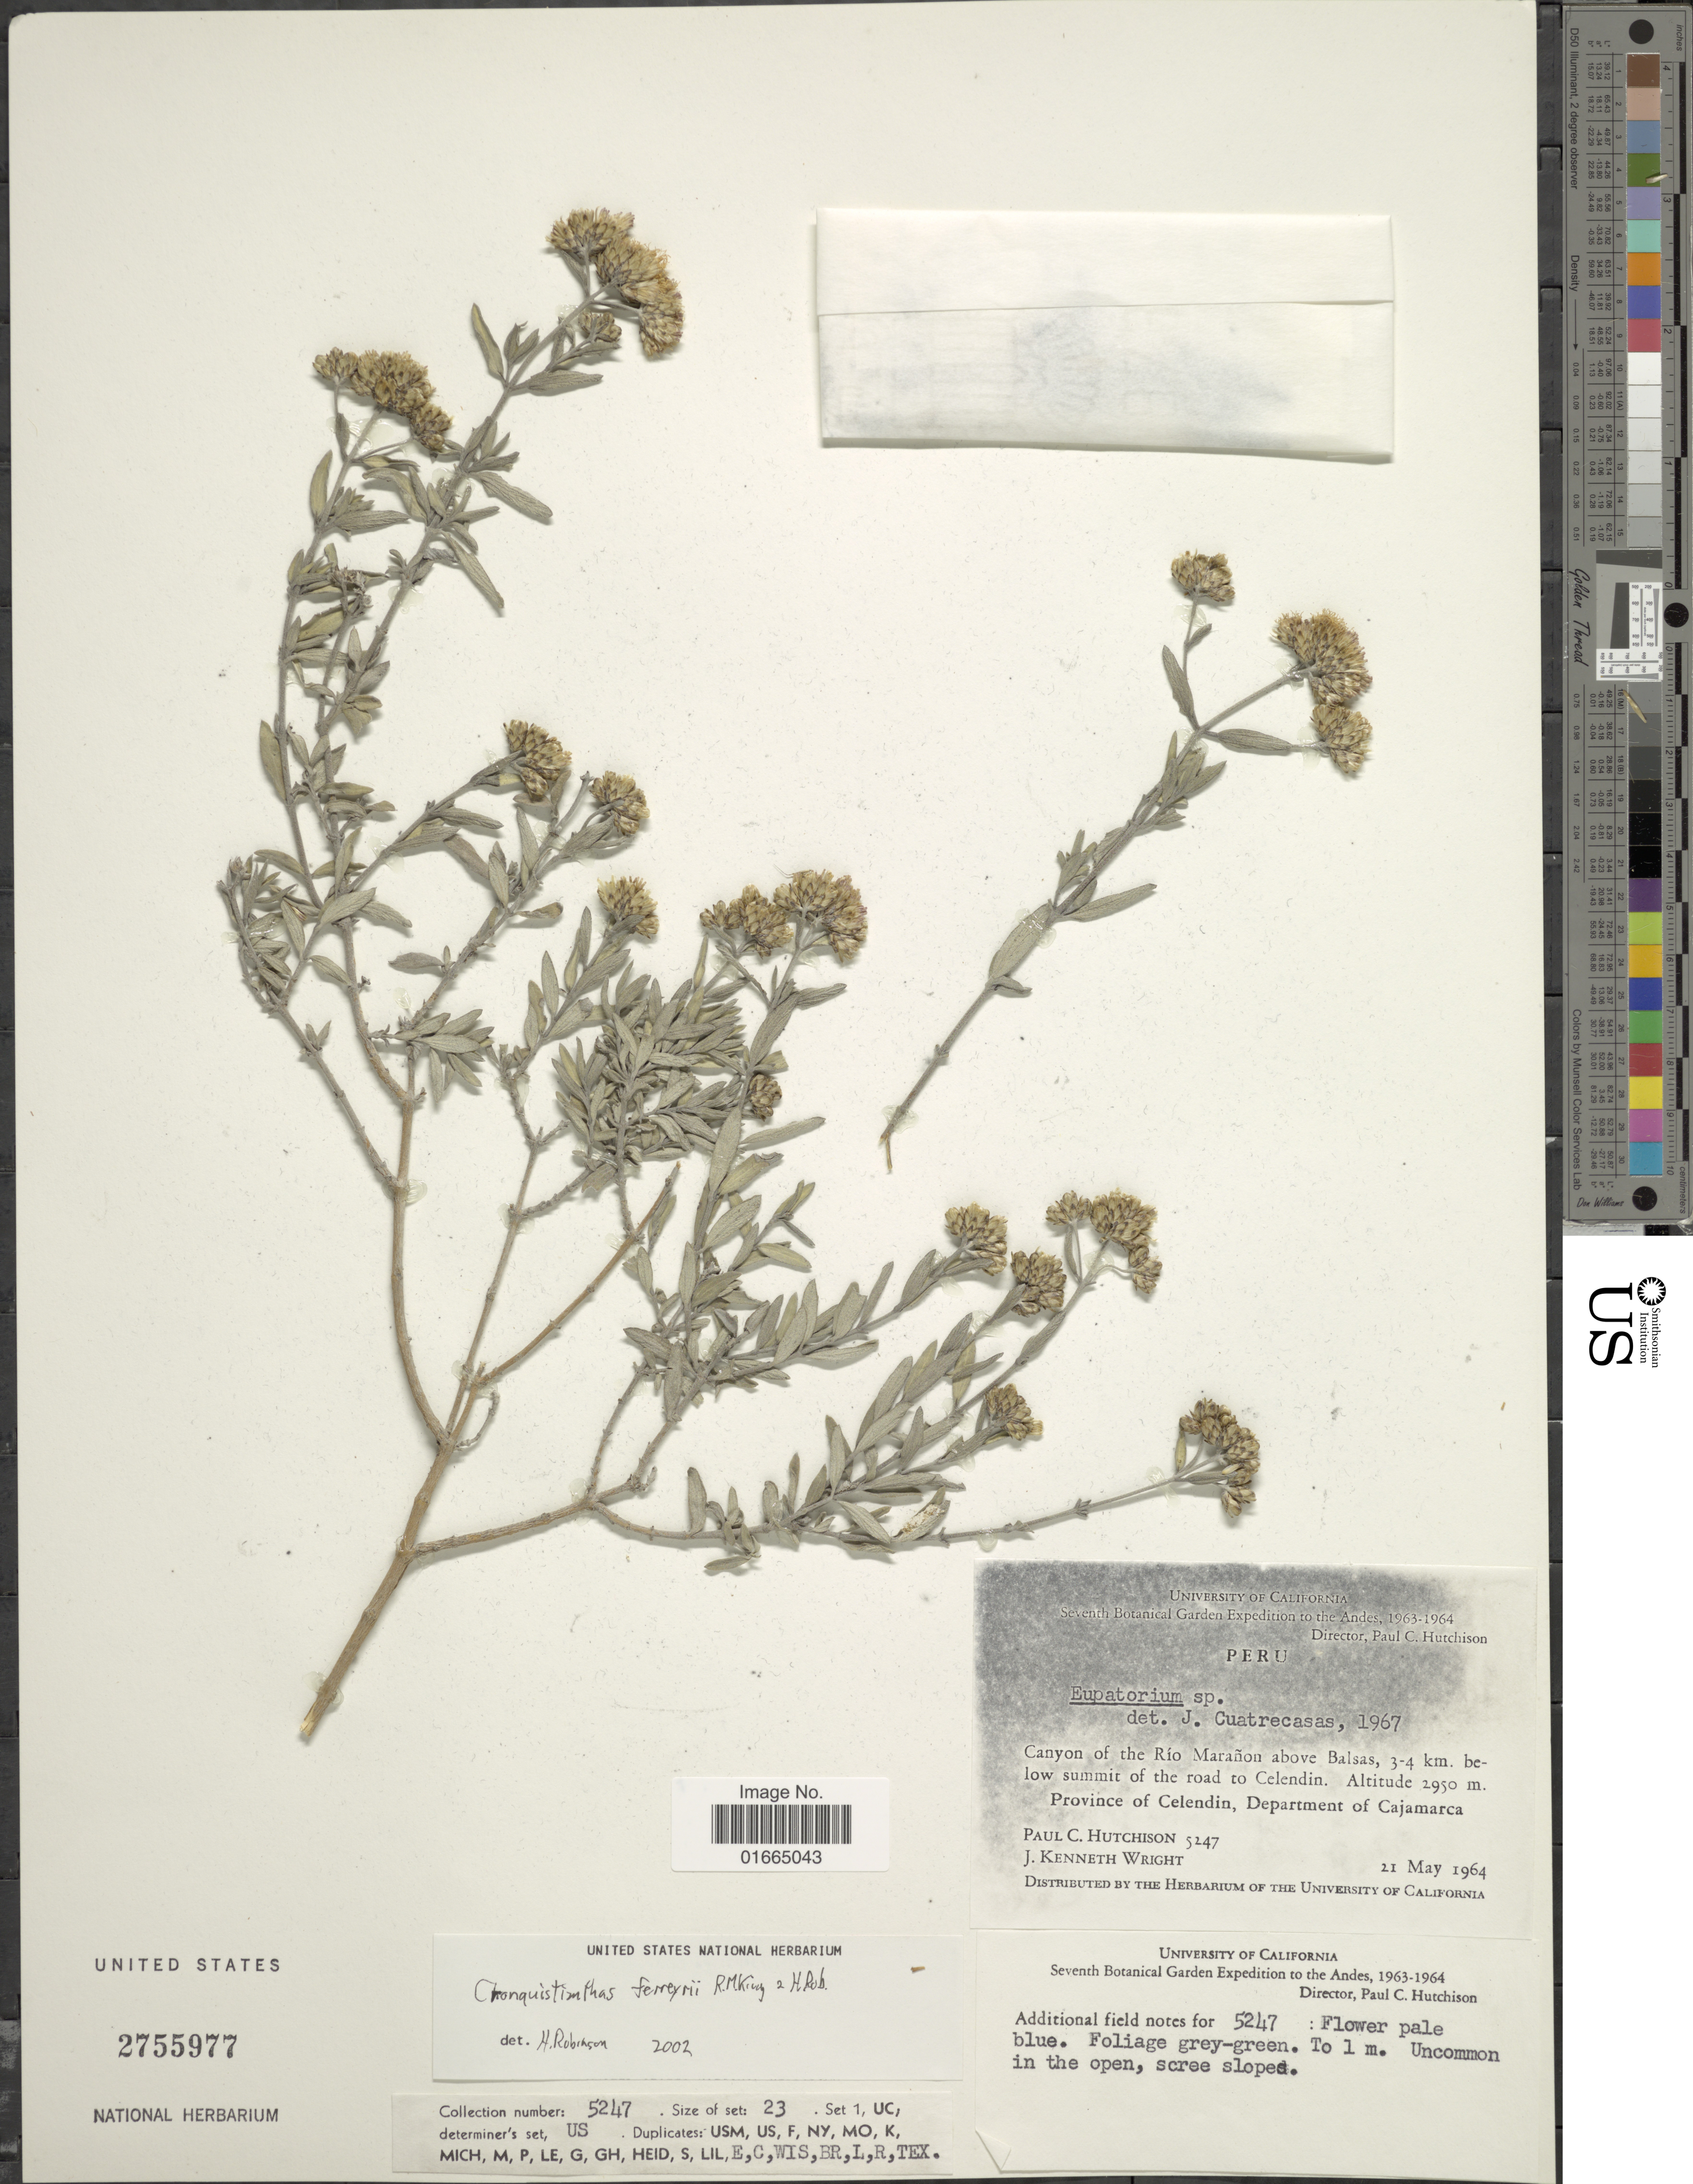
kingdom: Plantae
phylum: Tracheophyta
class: Magnoliopsida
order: Asterales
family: Asteraceae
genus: Cronquistianthus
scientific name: Cronquistianthus glomeratus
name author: (DC.) R.M. King & H. Rob.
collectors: P. C. Hutchison & J. K. Wright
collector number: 5247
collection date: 1964-05-21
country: Peru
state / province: Cajamarca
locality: Canyon of the Rio Marañon above Balsas, 3-4 km. below summit of the road to Celendin. Province of Celendin, Department of Cajamarca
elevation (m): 2950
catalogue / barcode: US 2755977